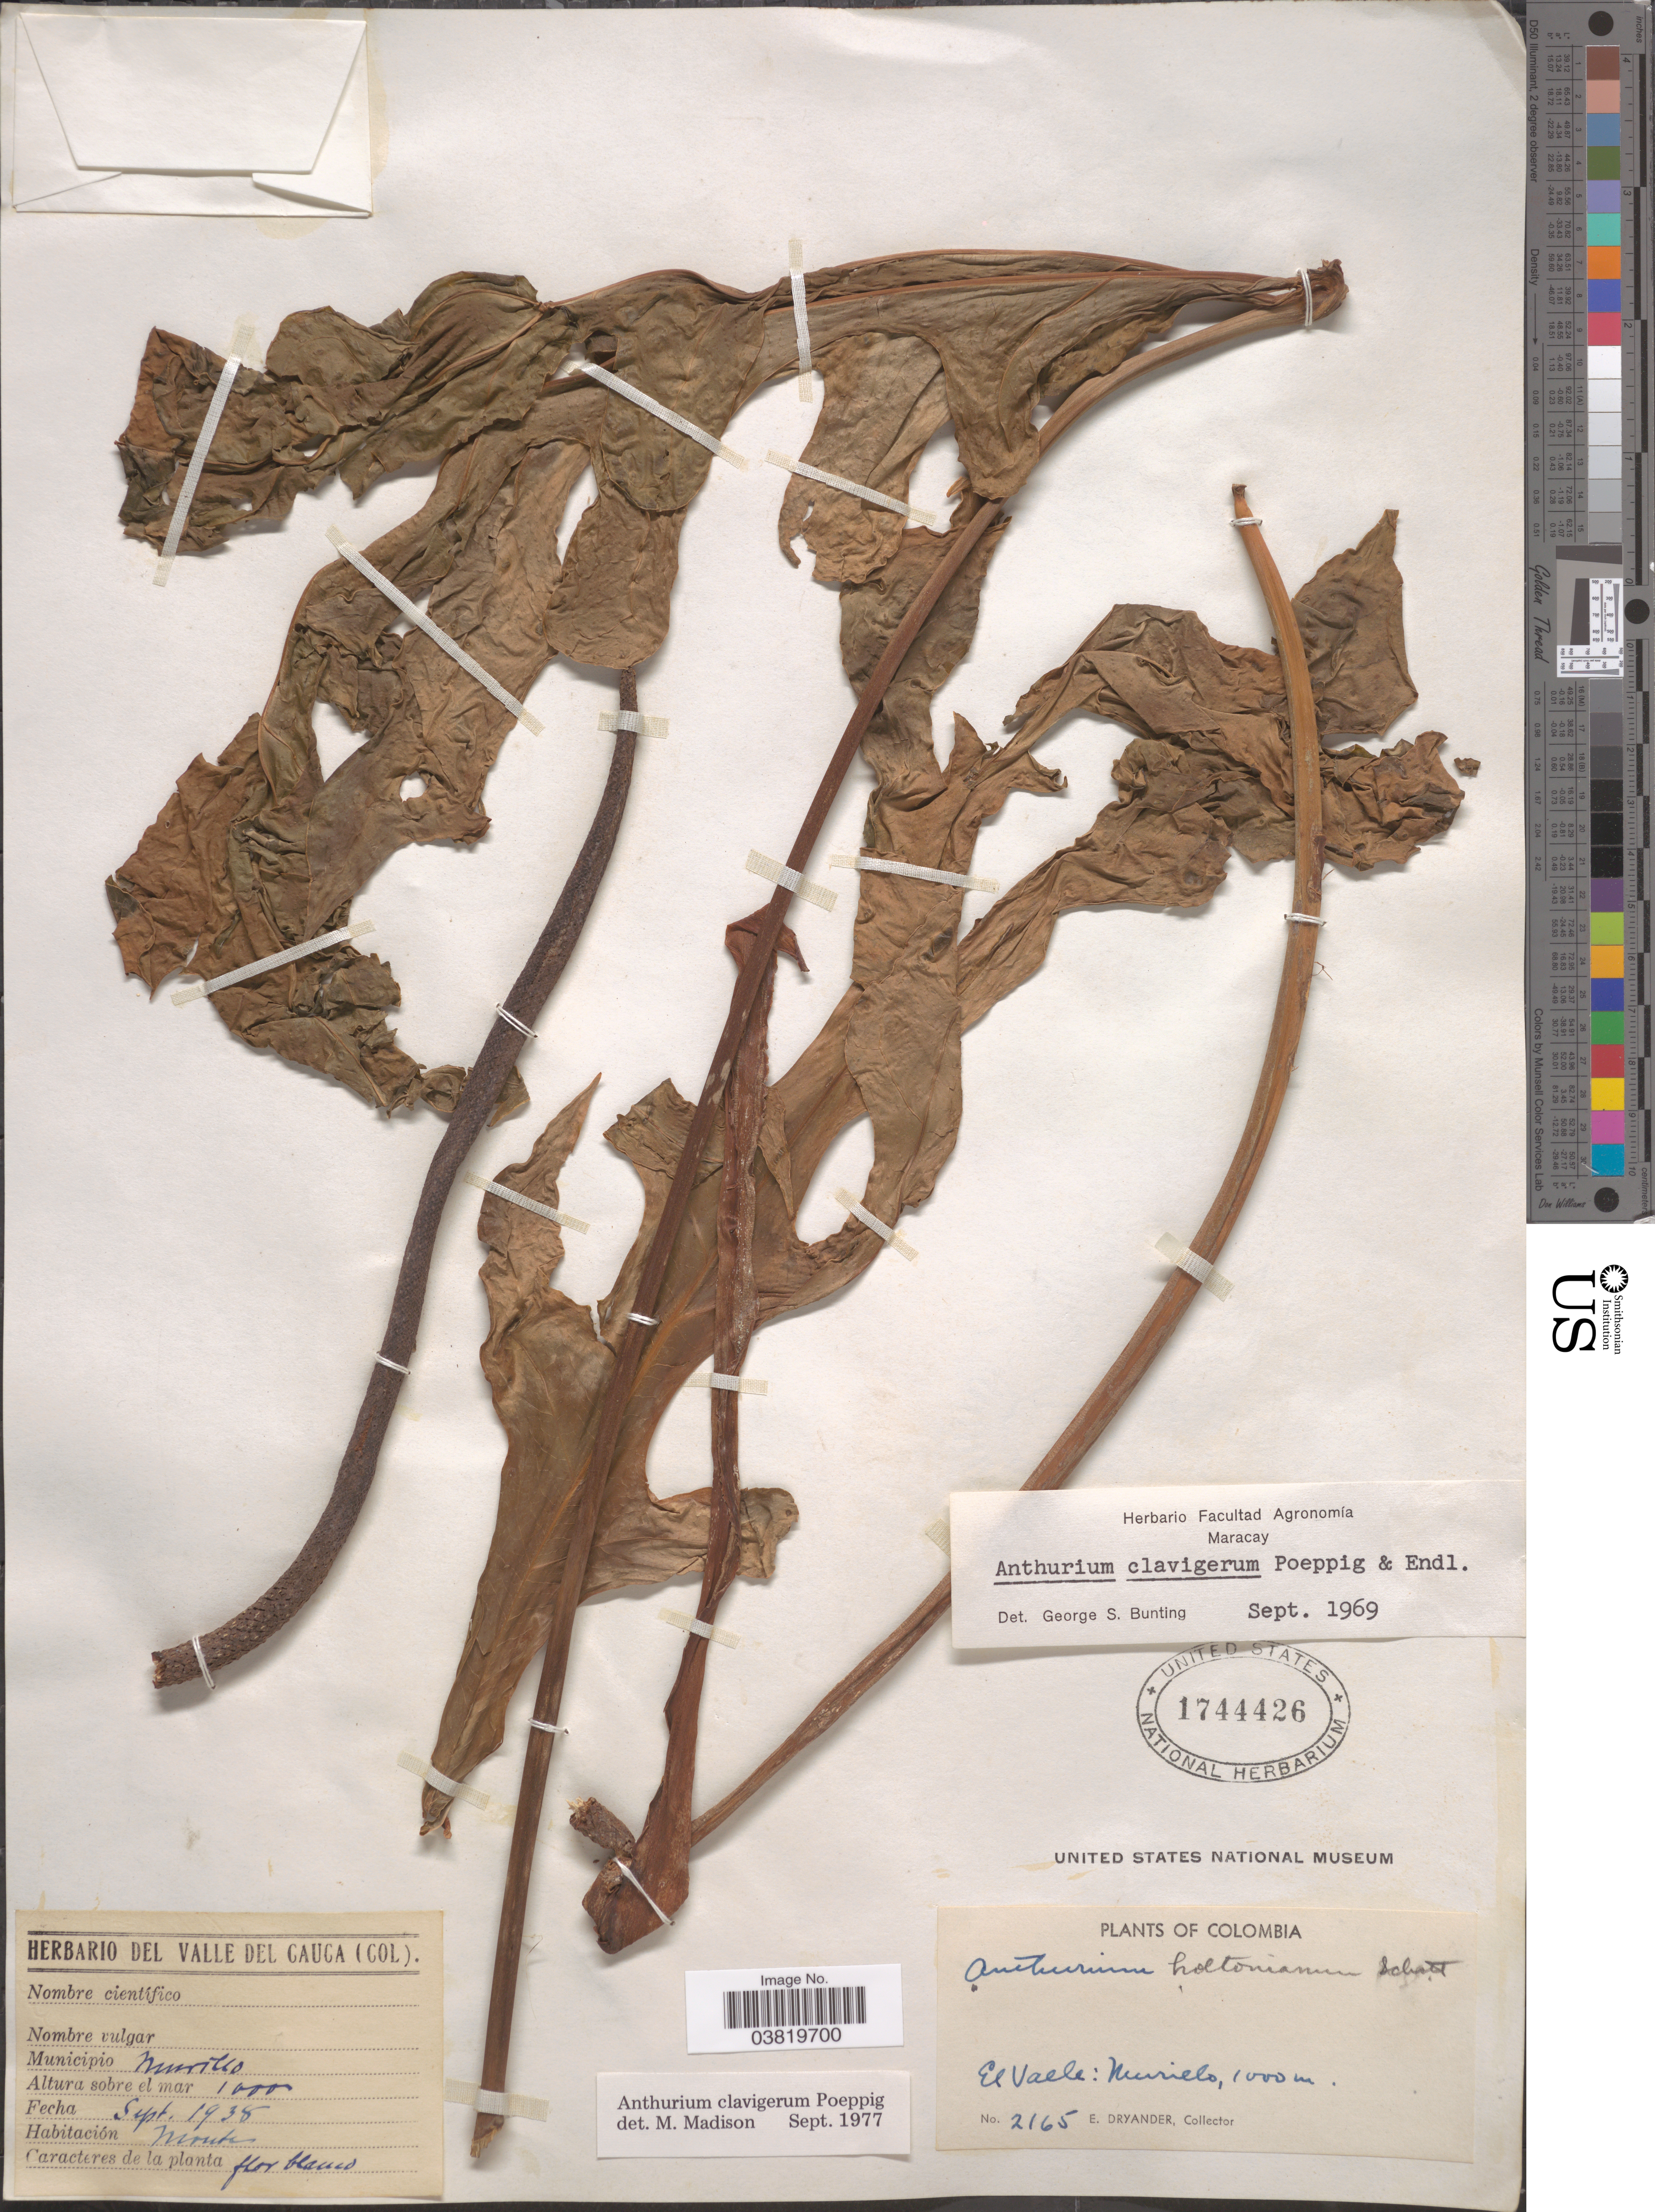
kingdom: Plantae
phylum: Tracheophyta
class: Liliopsida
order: Alismatales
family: Araceae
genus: Anthurium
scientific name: Anthurium clavigerum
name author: Poepp. & Endl.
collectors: E. Dryander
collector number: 2165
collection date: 1938-09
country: Colombia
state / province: Valle del Cauca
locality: El Valle: Murillo.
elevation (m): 1000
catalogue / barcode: US 1744426